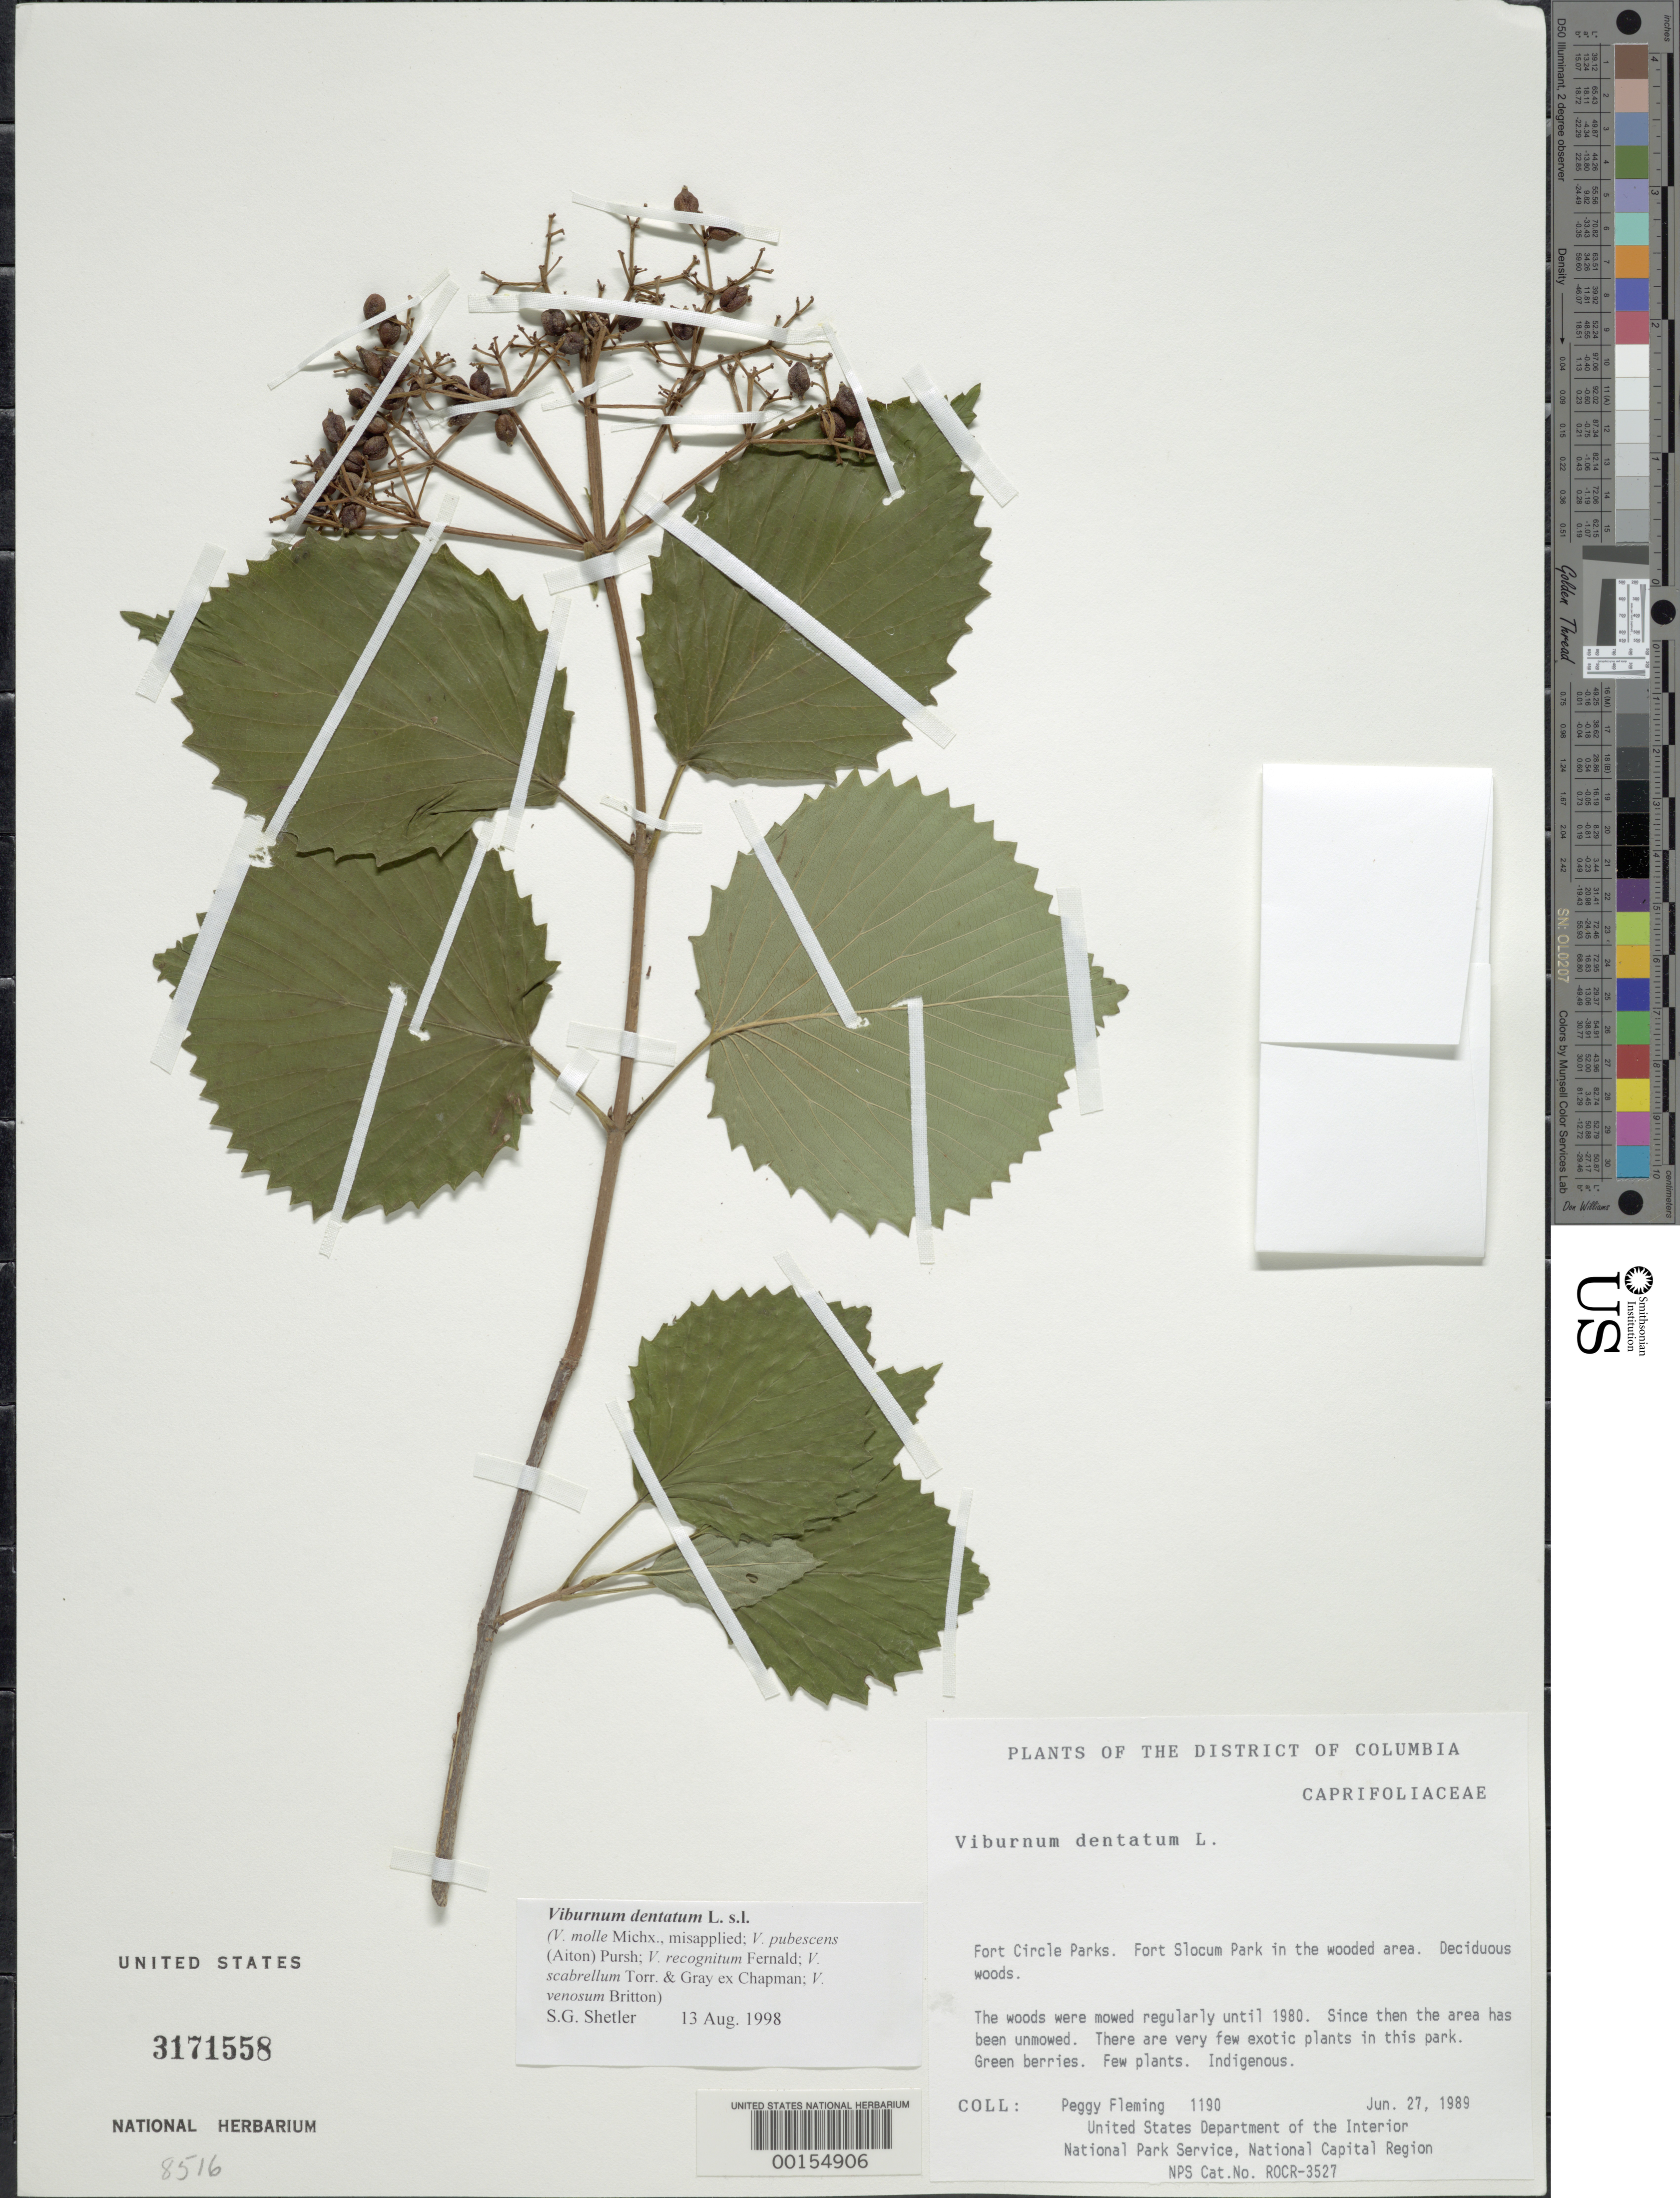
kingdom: Plantae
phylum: Tracheophyta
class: Magnoliopsida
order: Dipsacales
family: Viburnaceae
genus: Viburnum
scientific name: Viburnum dentatum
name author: L.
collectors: P. Fleming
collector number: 1190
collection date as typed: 27 Jun 1989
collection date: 1989-06-27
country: United States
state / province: District of Columbia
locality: Fort Circle Park, Fort Slocum Park in the wooded area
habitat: Woods mowed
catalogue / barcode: US 3171558